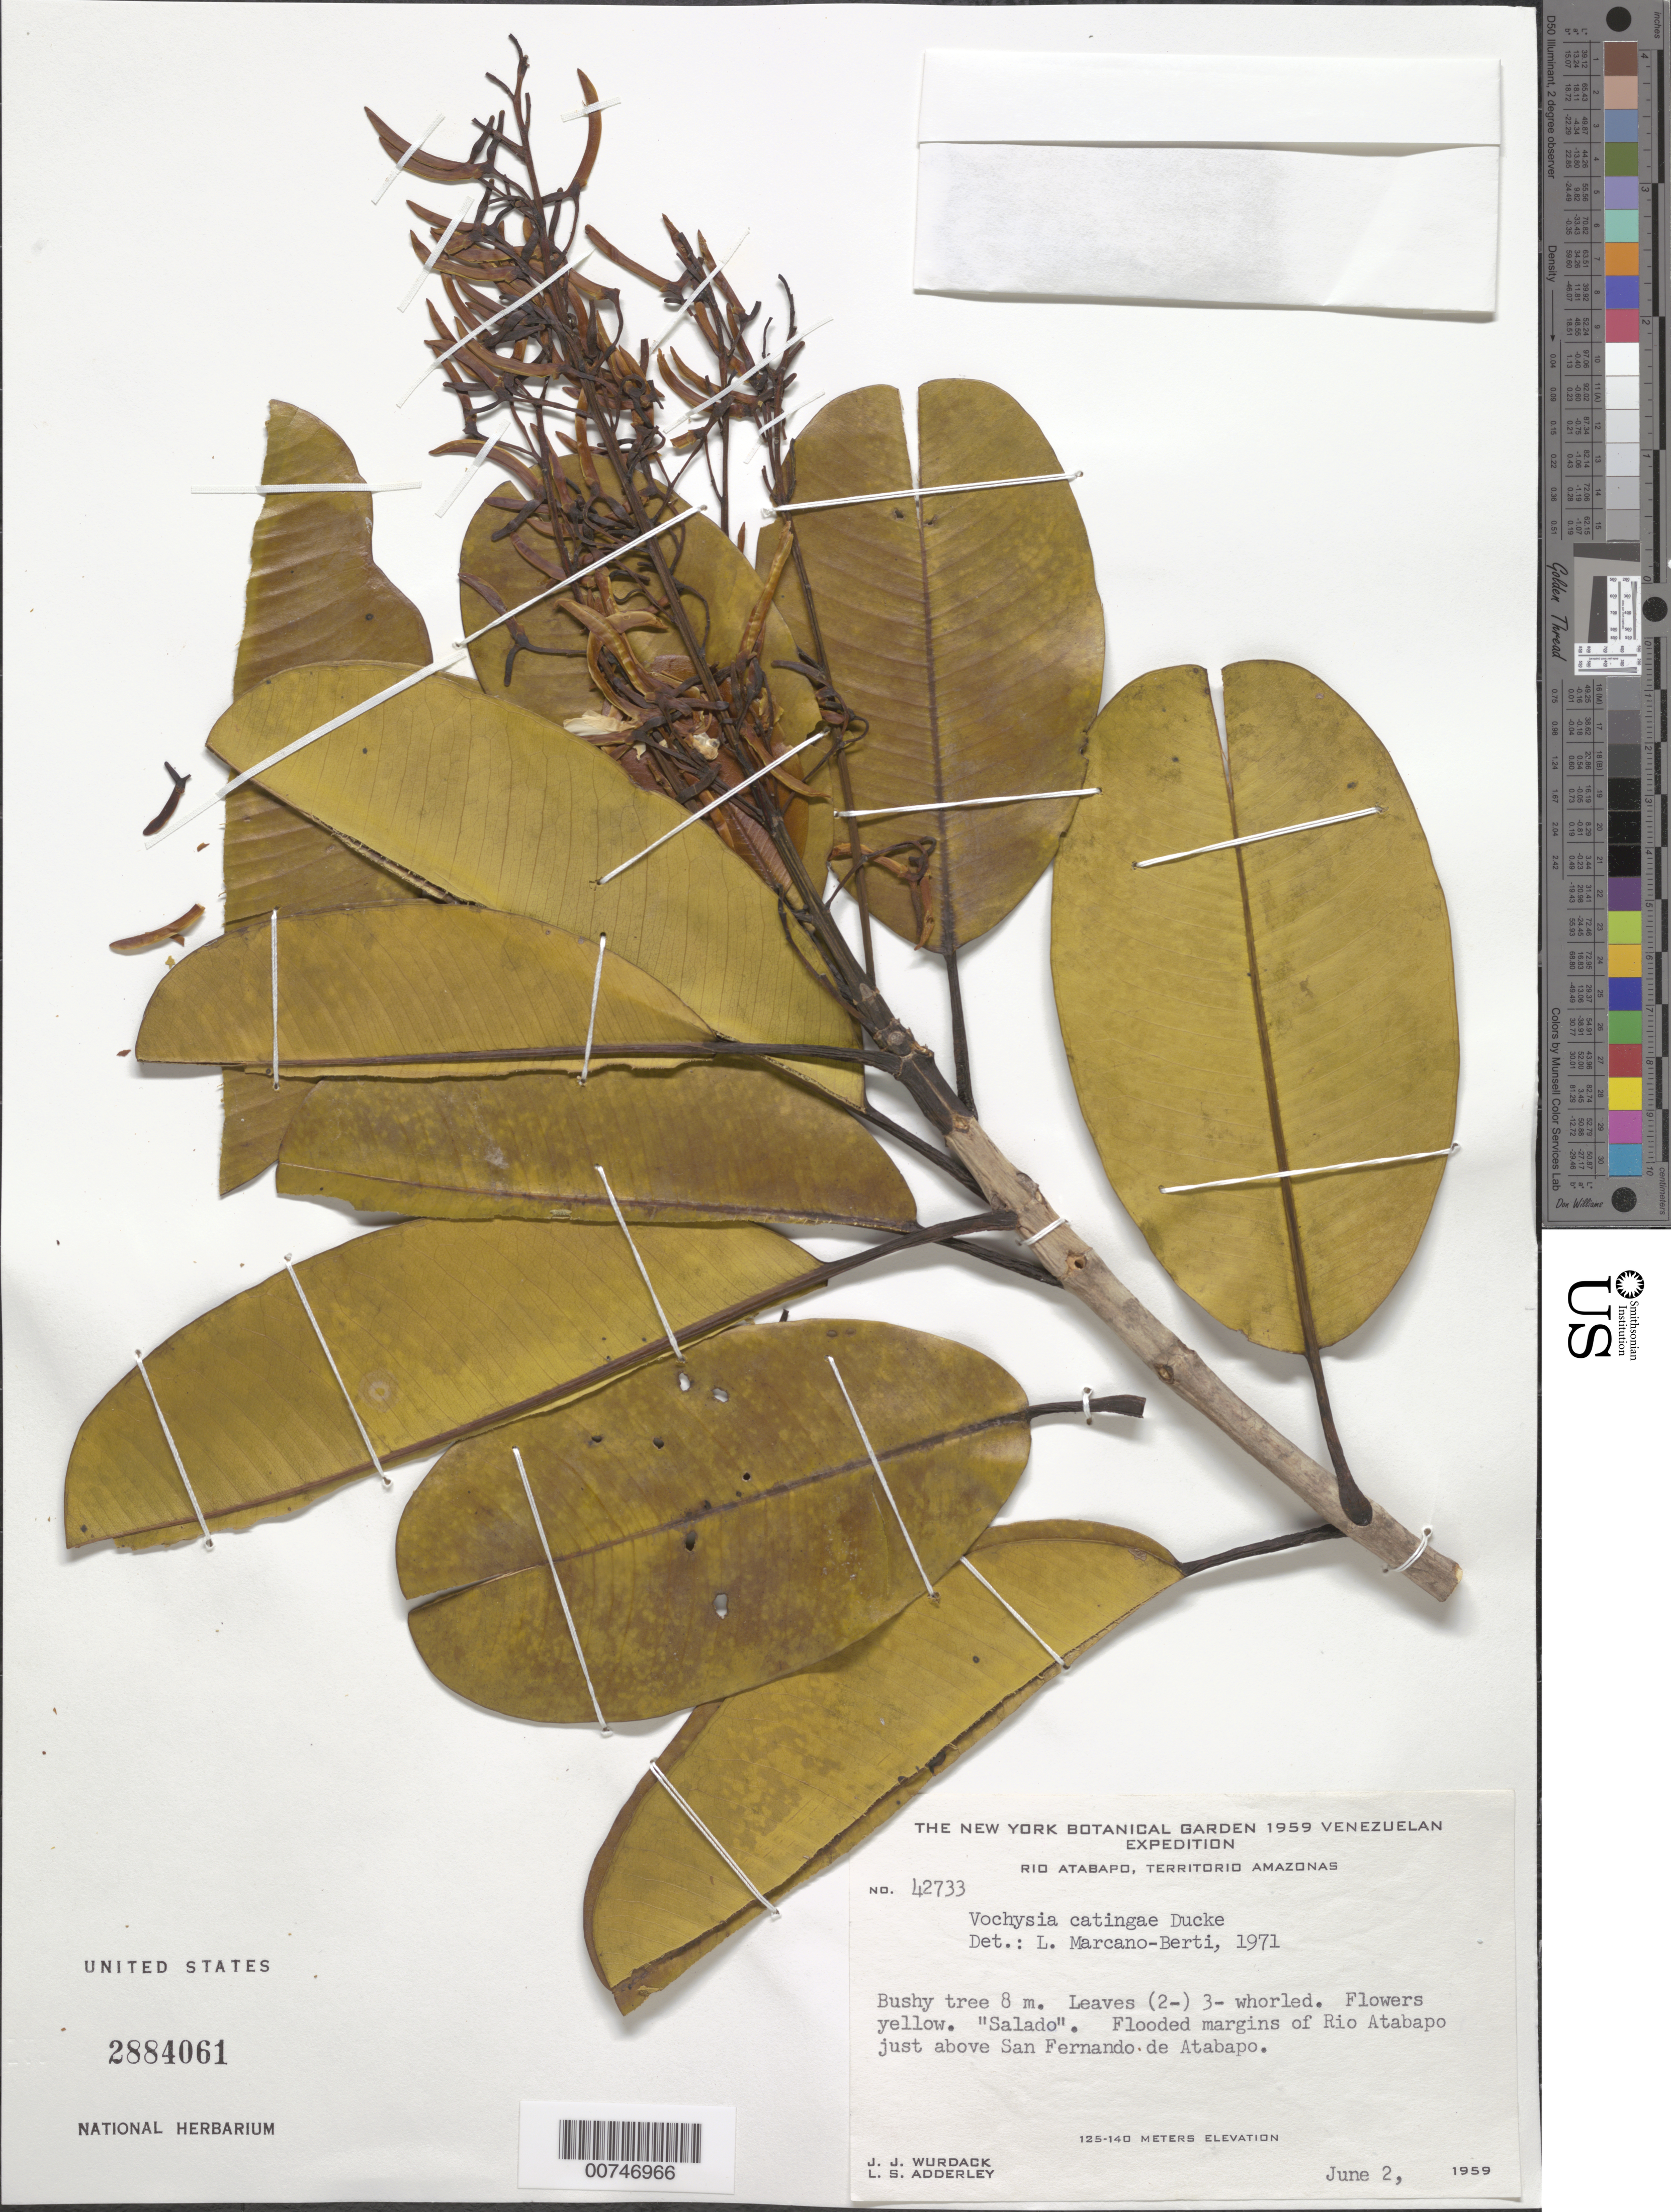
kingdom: Plantae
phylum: Tracheophyta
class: Magnoliopsida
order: Myrtales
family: Vochysiaceae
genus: Vochysia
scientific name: Vochysia catingae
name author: Ducke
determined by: Marcano-Berti, L.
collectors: J. J. Wurdack & L. S. Adderley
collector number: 42733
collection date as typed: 2-Jun-59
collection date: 1959-06-02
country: Venezuela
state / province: Amazonas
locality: Río Atabapo, just above San Fernando de Atabapo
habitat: Flooded margins of river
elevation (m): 125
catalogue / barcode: US 2884061